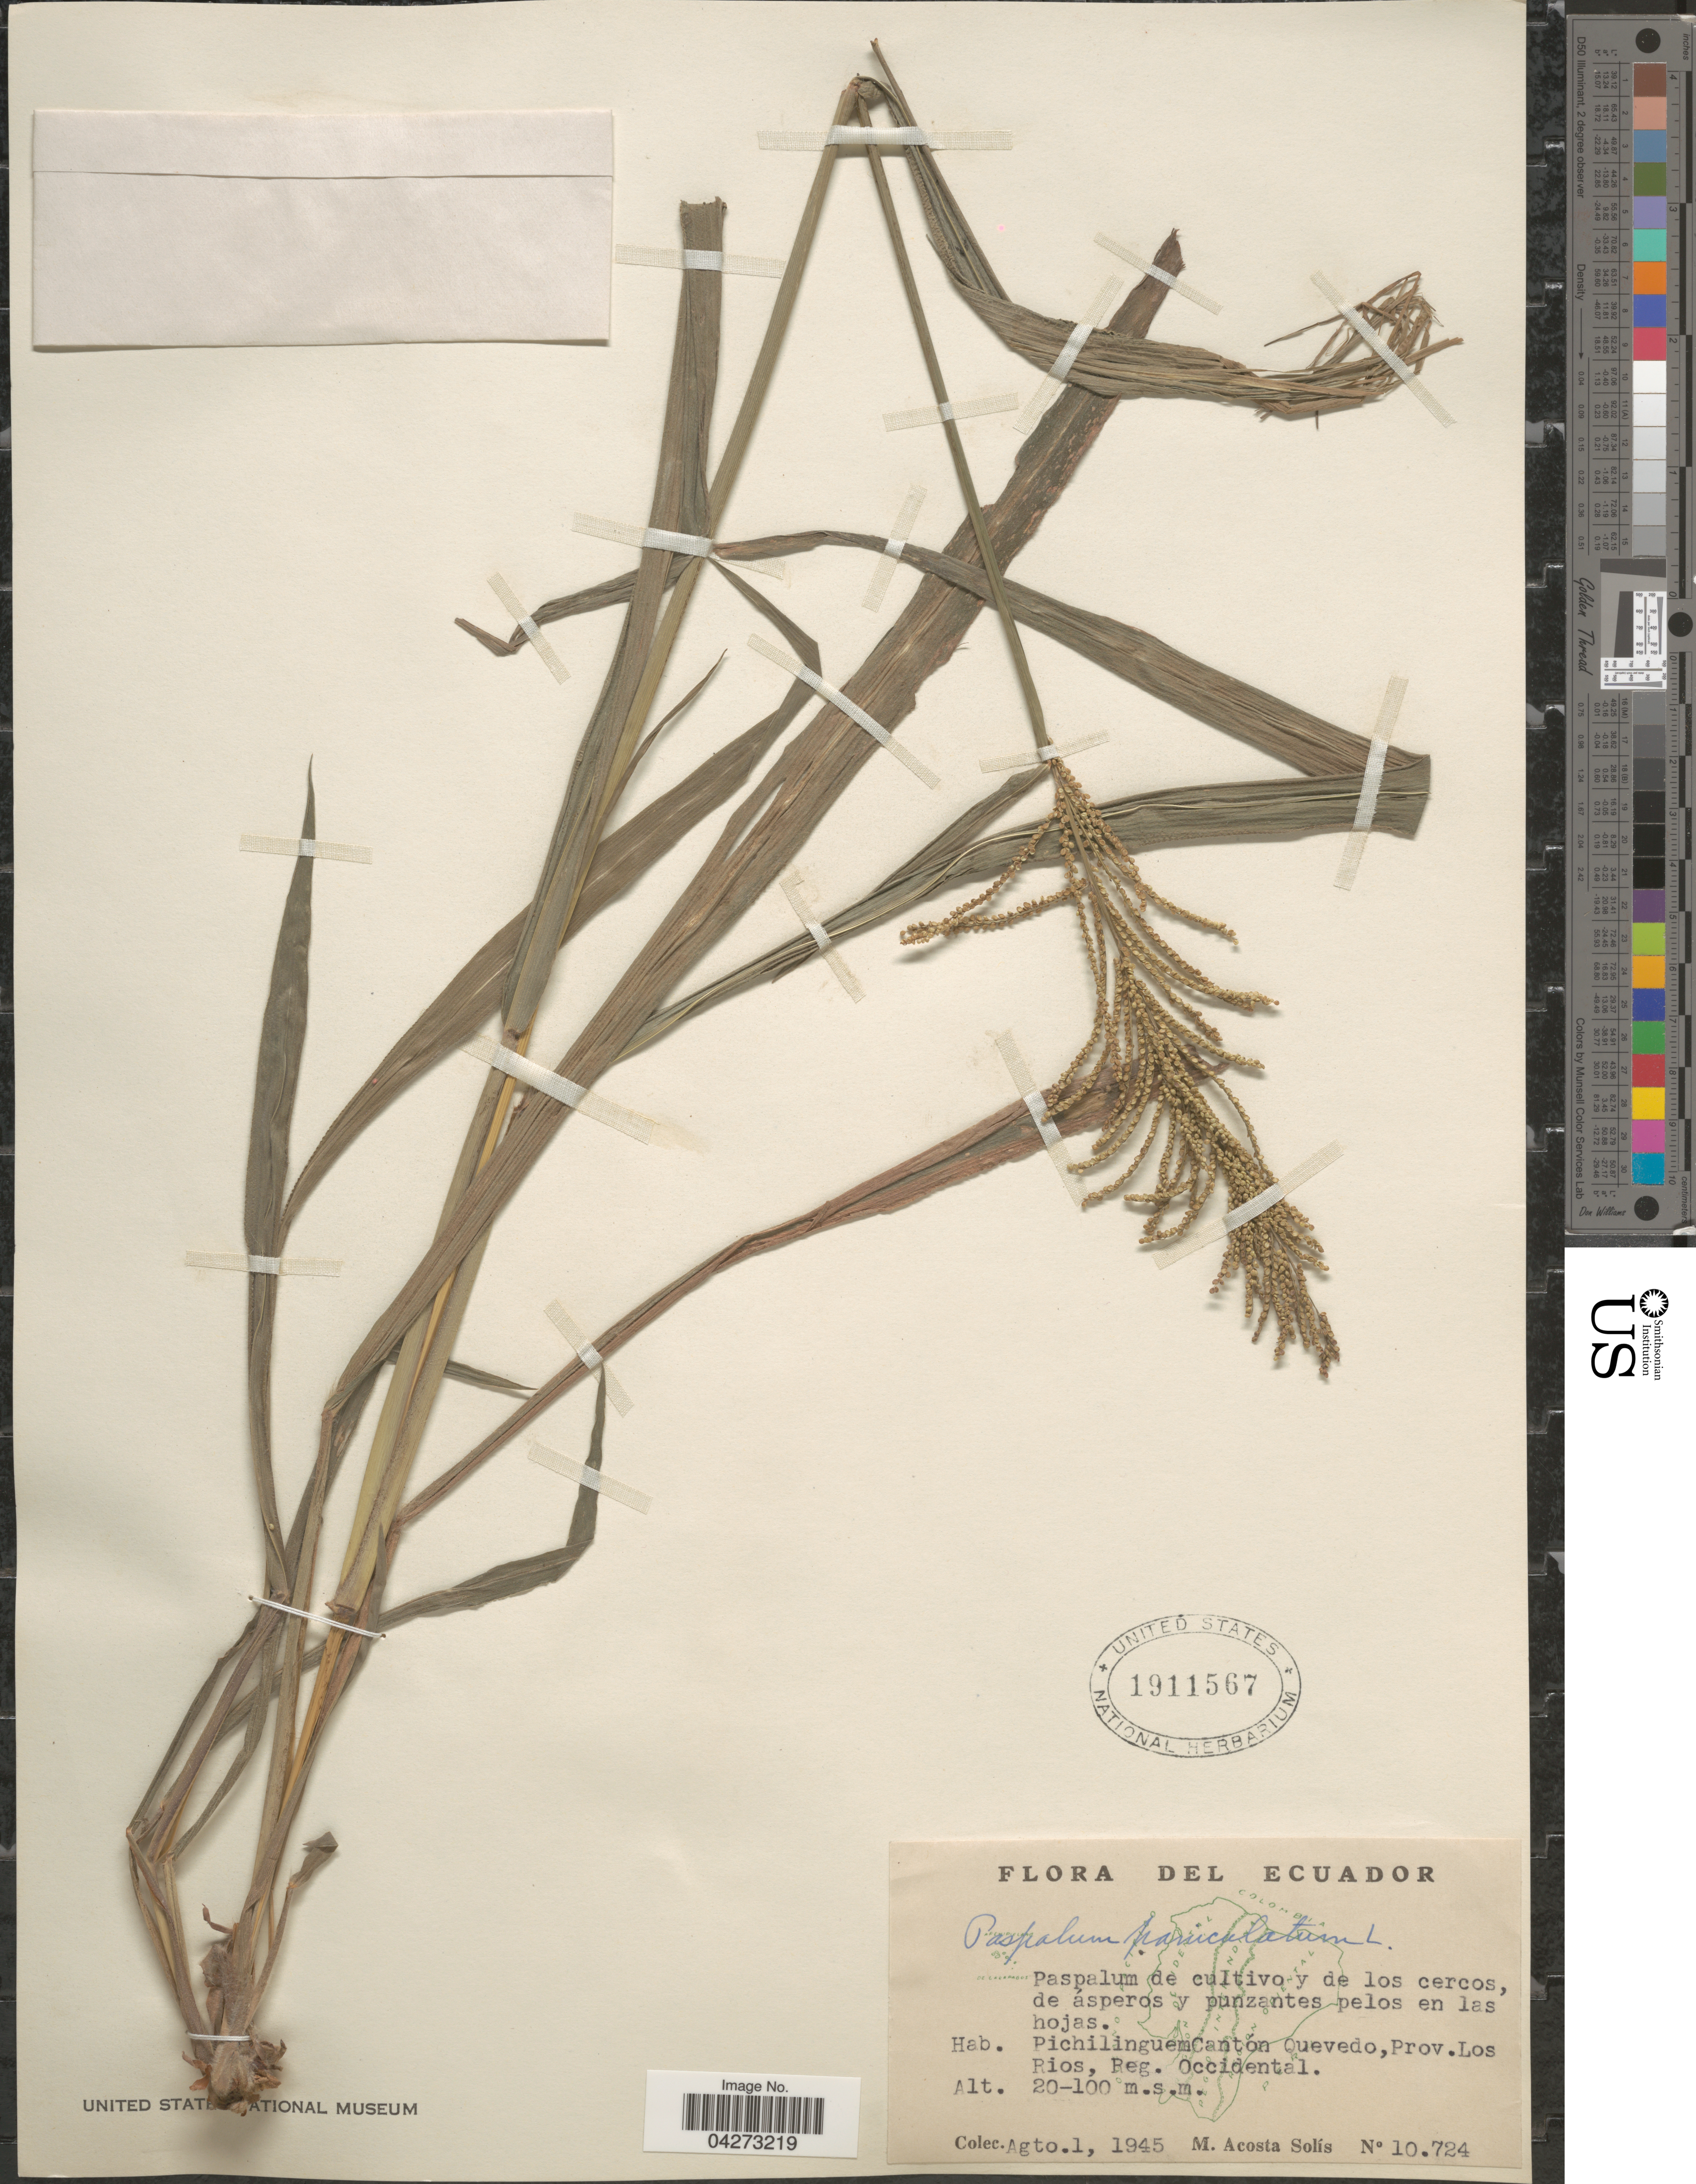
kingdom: Plantae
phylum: Tracheophyta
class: Liliopsida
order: Poales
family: Poaceae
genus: Paspalum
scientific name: Paspalum paniculatum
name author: L.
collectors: M. Acosta Solis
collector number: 10724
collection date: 1945-08-01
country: Ecuador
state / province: Los Ríos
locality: PichilinguemCantón Quevedo, Reg. Occidental.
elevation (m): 20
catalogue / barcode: US 1911567